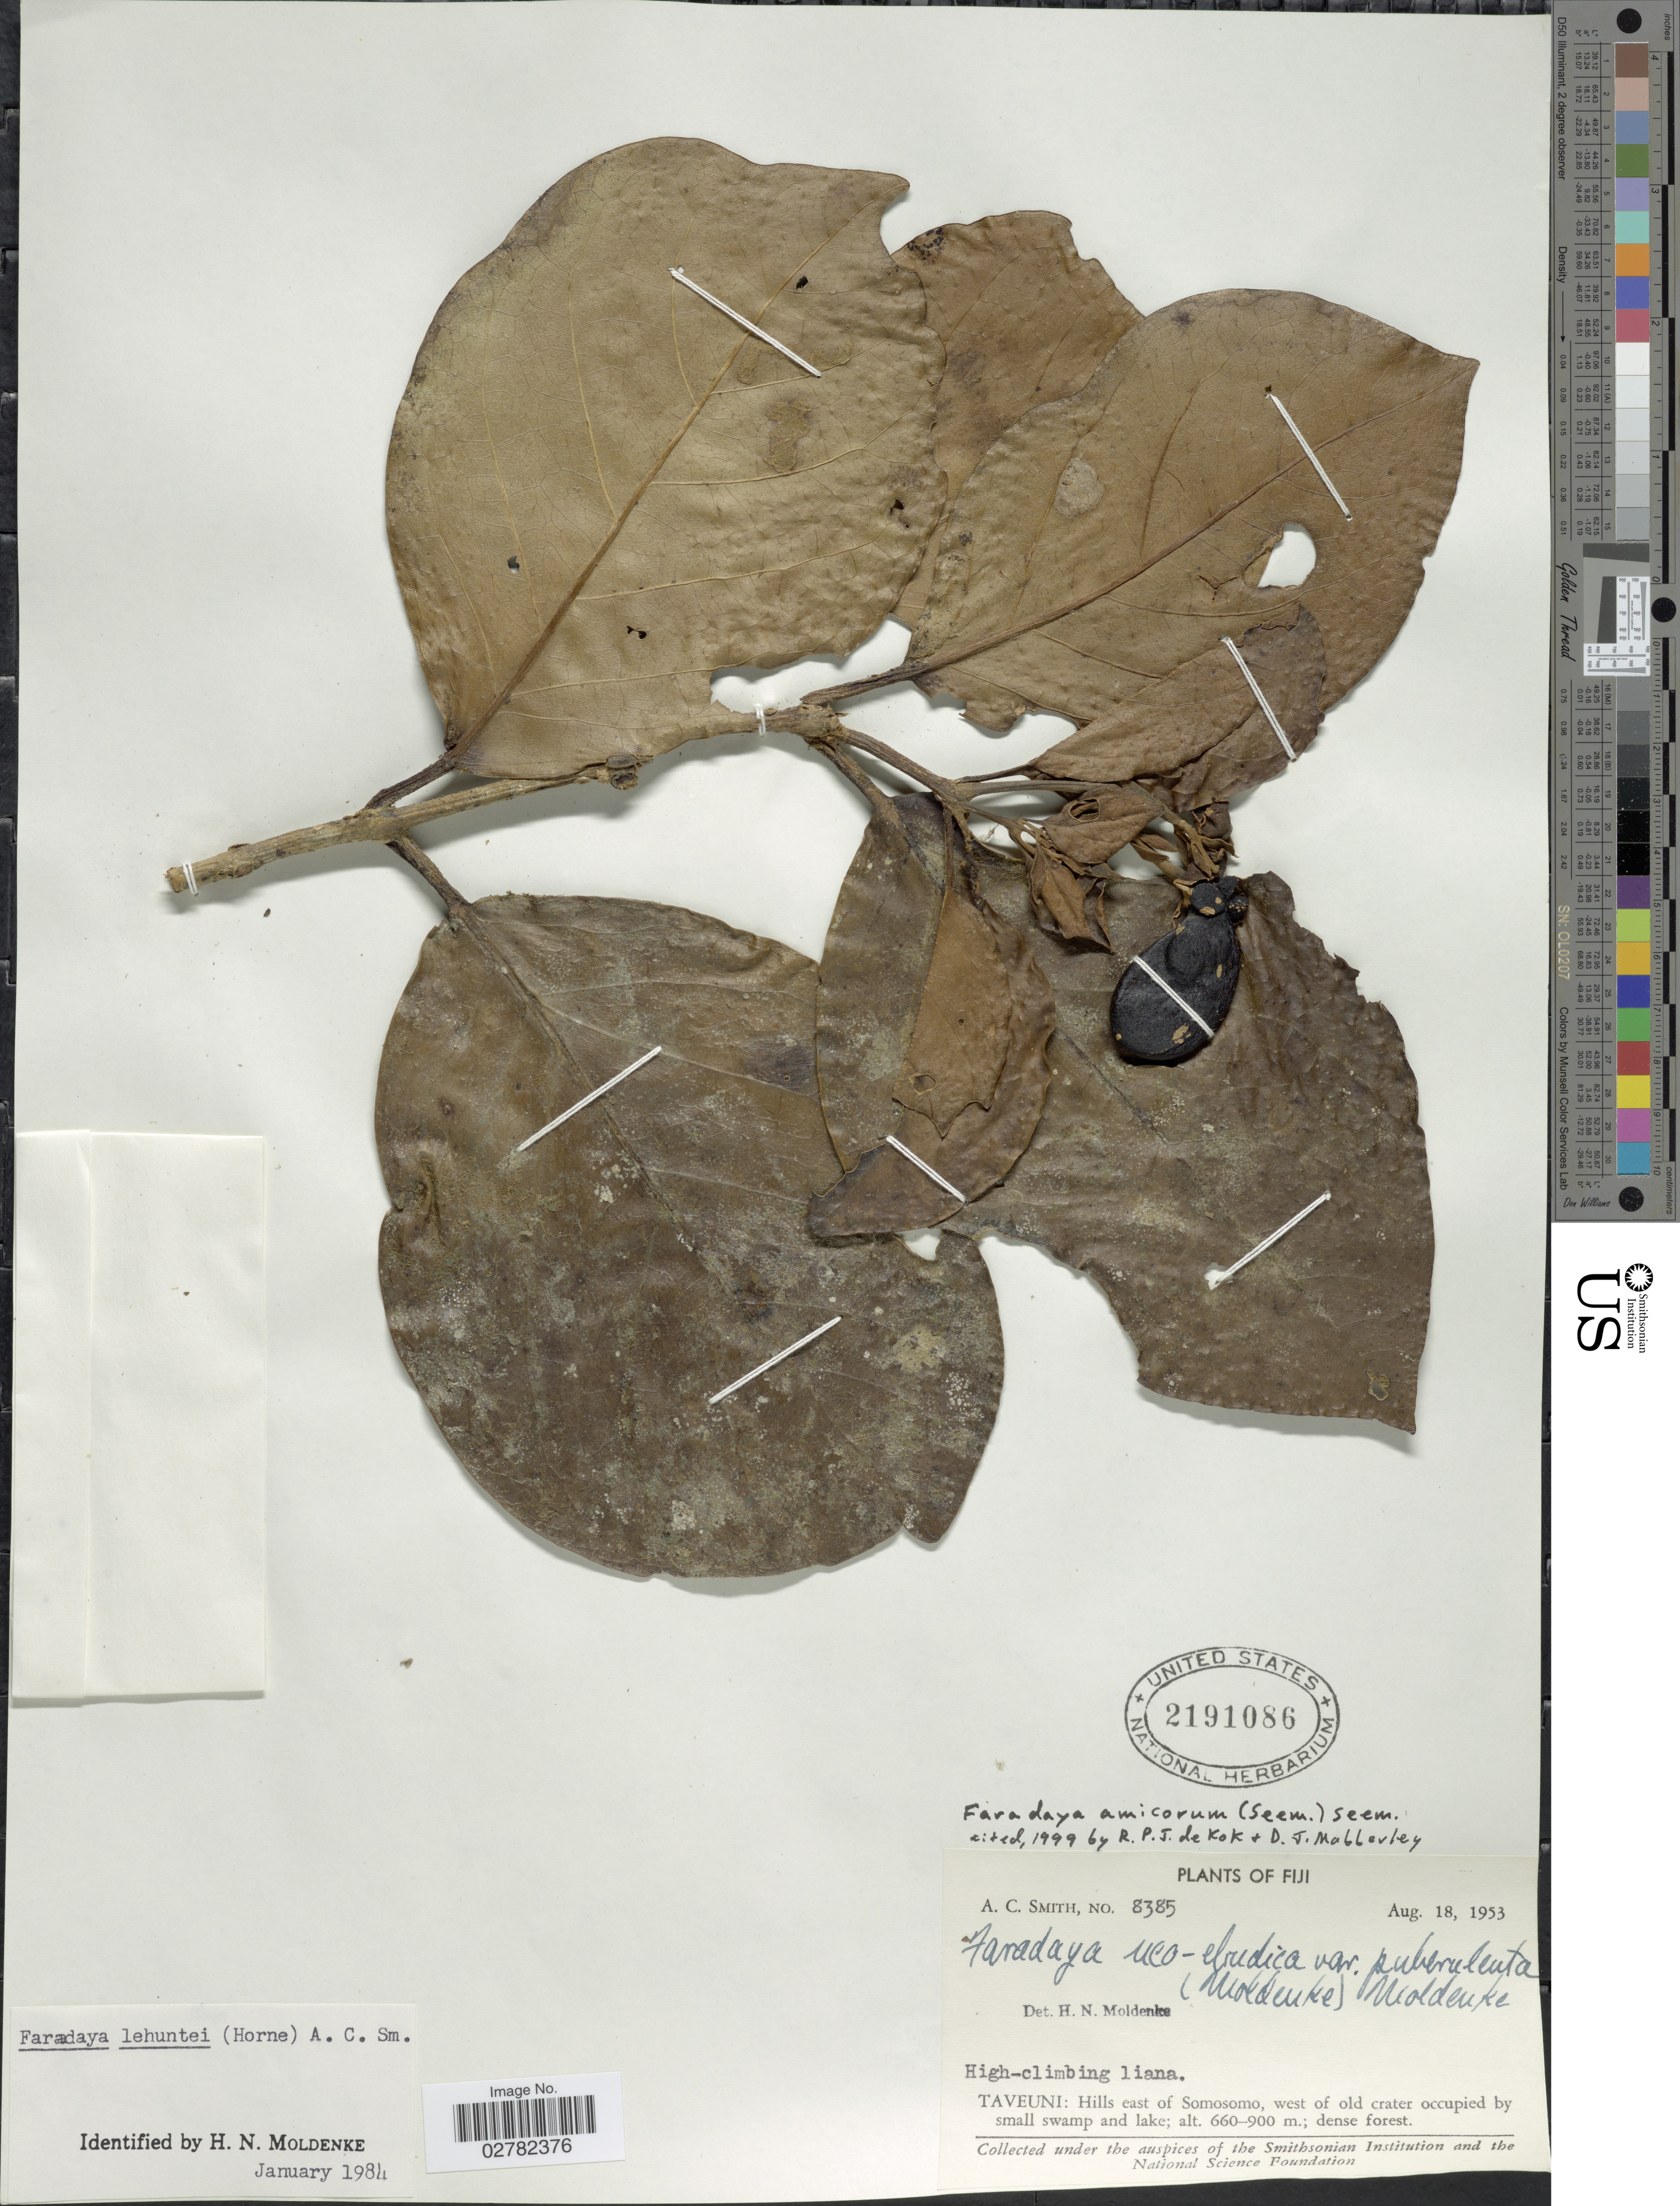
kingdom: Plantae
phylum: Tracheophyta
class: Magnoliopsida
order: Lamiales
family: Lamiaceae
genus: Faradaya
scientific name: Faradaya amicorum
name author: (Seem.) Seem.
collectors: A. C. Smith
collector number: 8385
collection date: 1953-08-18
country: Fiji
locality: Taveuni: Hills east of Somosomo, west of old crater occupied by small swamp and lake.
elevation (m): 660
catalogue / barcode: US 2191086